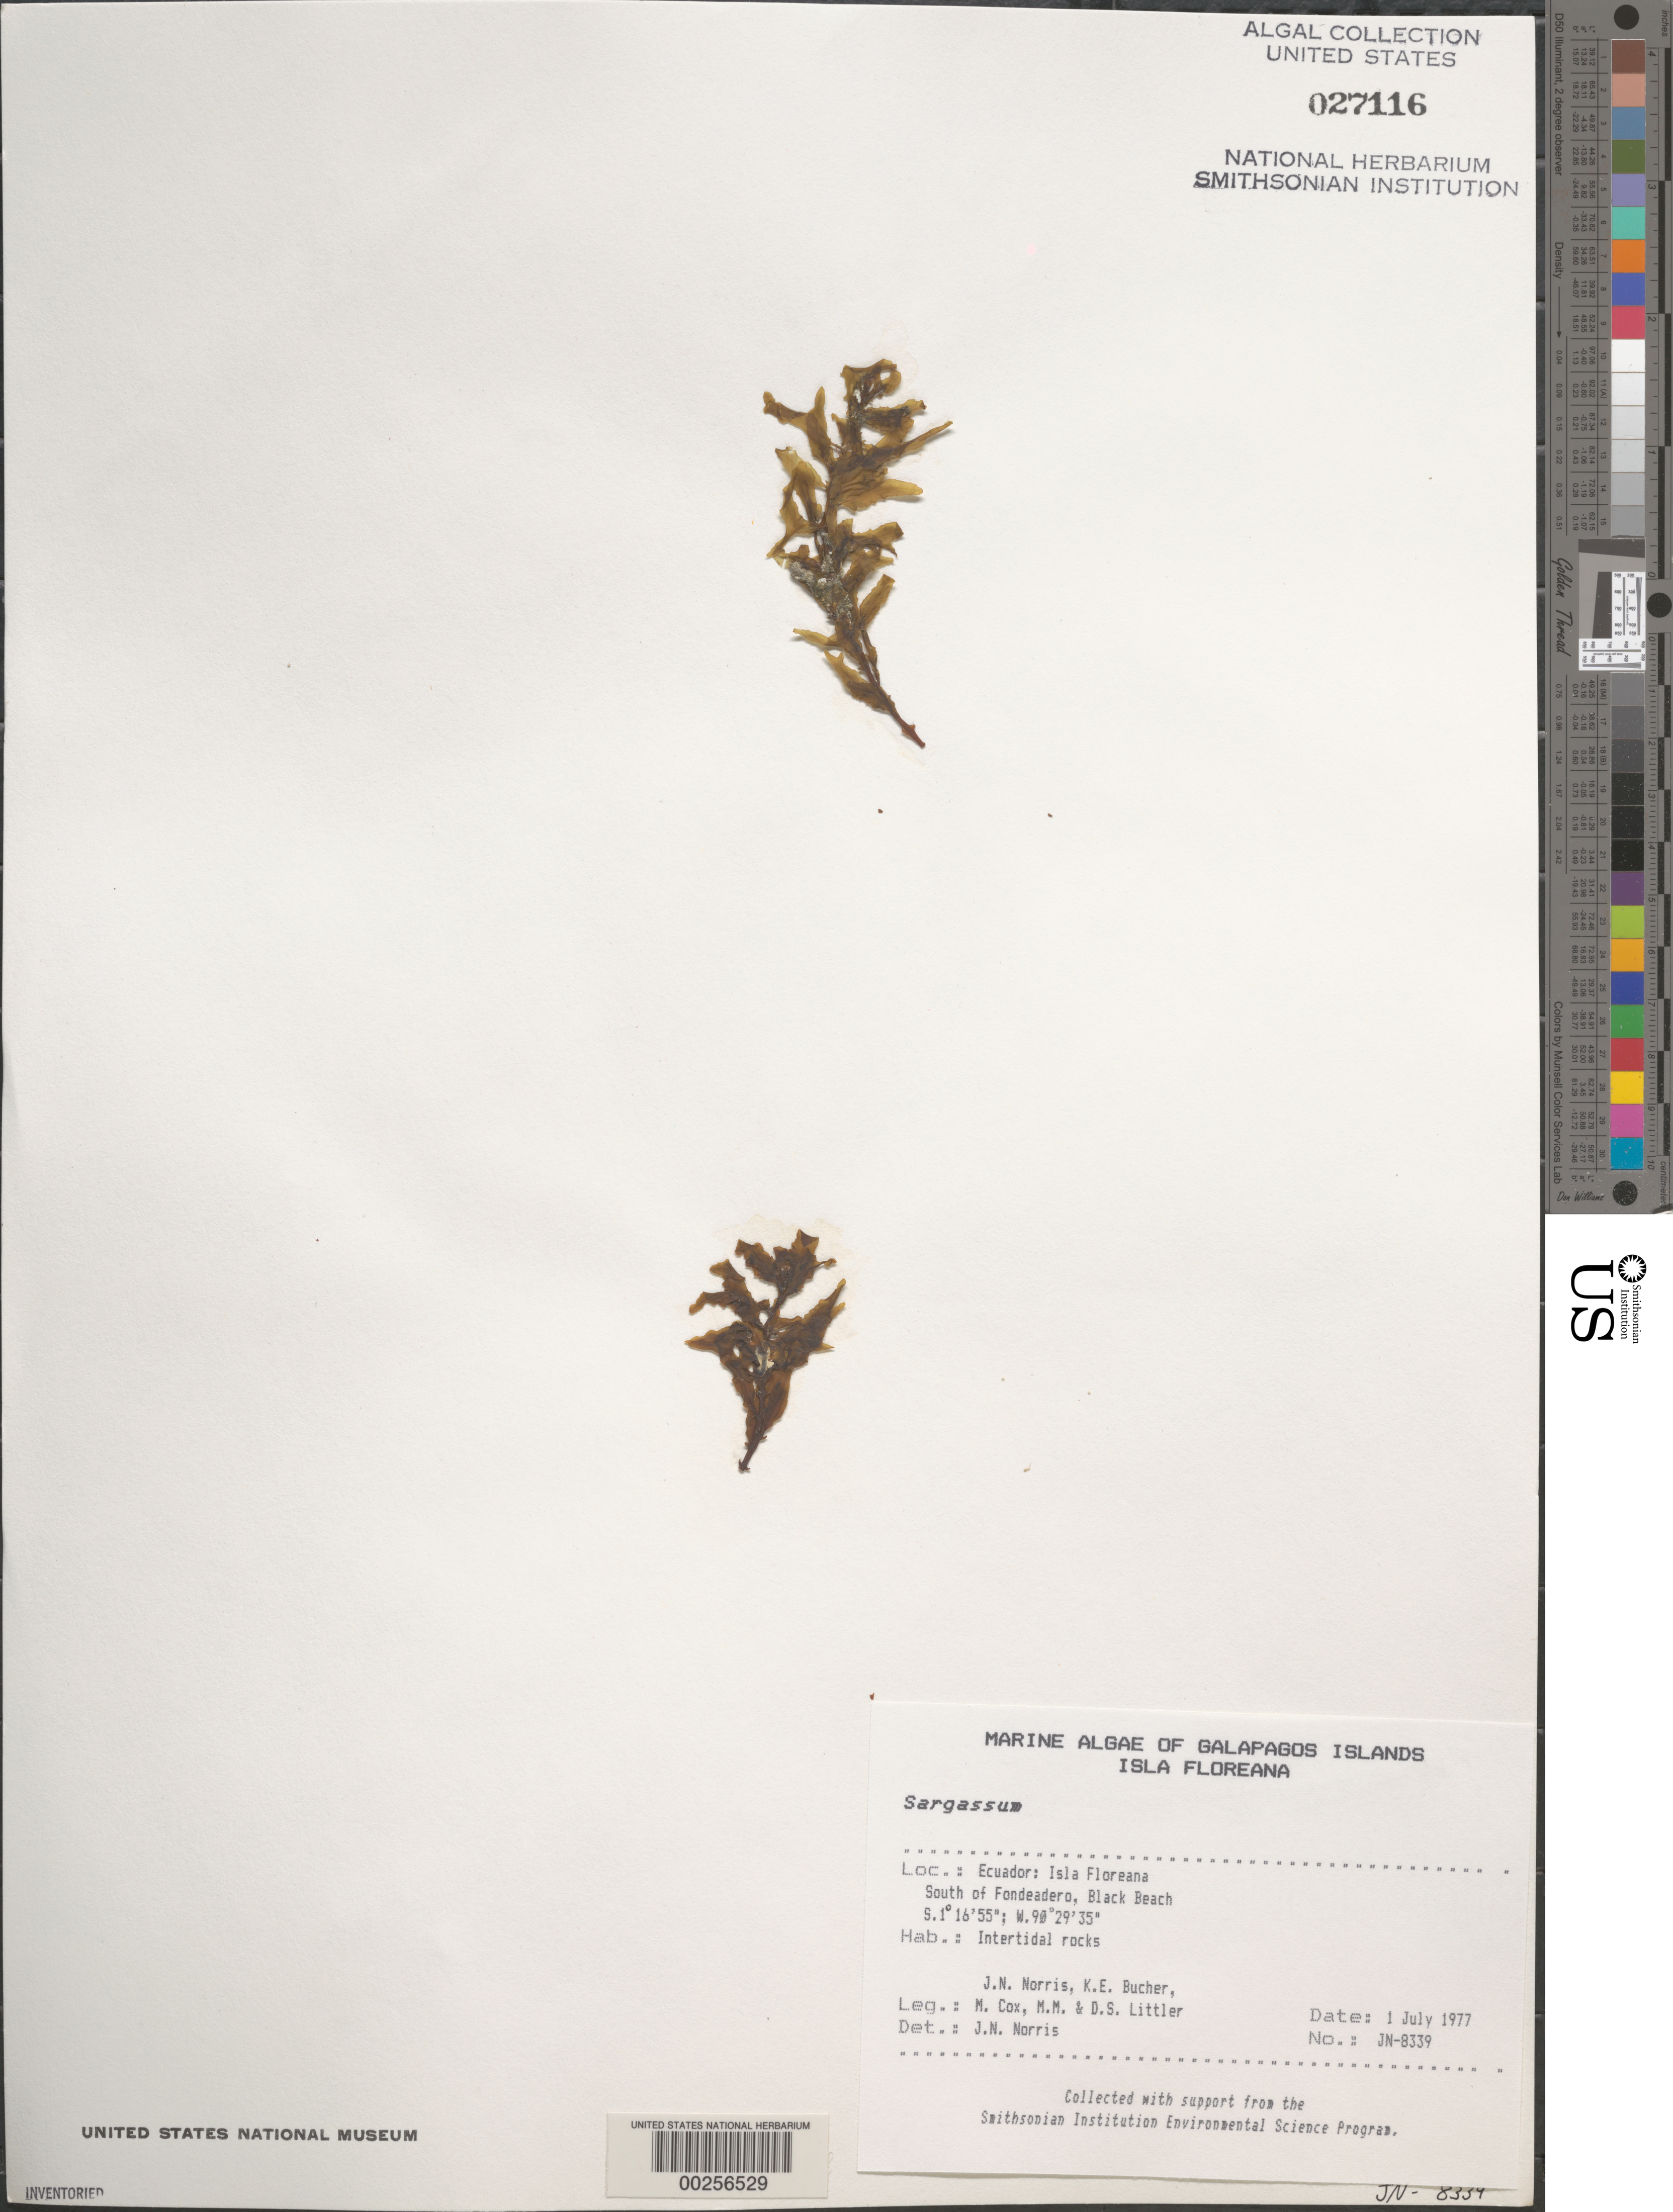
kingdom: Chromista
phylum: Ochrophyta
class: Phaeophyceae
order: Fucales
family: Sargassaceae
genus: Sargassum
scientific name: Sargassum sp.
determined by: Norris, James N.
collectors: J. N. Norris, K. E. Bucher, M. Cox, M. M. Littler & D. S. Littler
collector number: JN-8339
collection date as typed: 01 Jul 1977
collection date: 1977-07-01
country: Ecuador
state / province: Colón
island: Floreana [Charles, Santa Maria]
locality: Black Beach south of Fondeadero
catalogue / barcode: US 27116